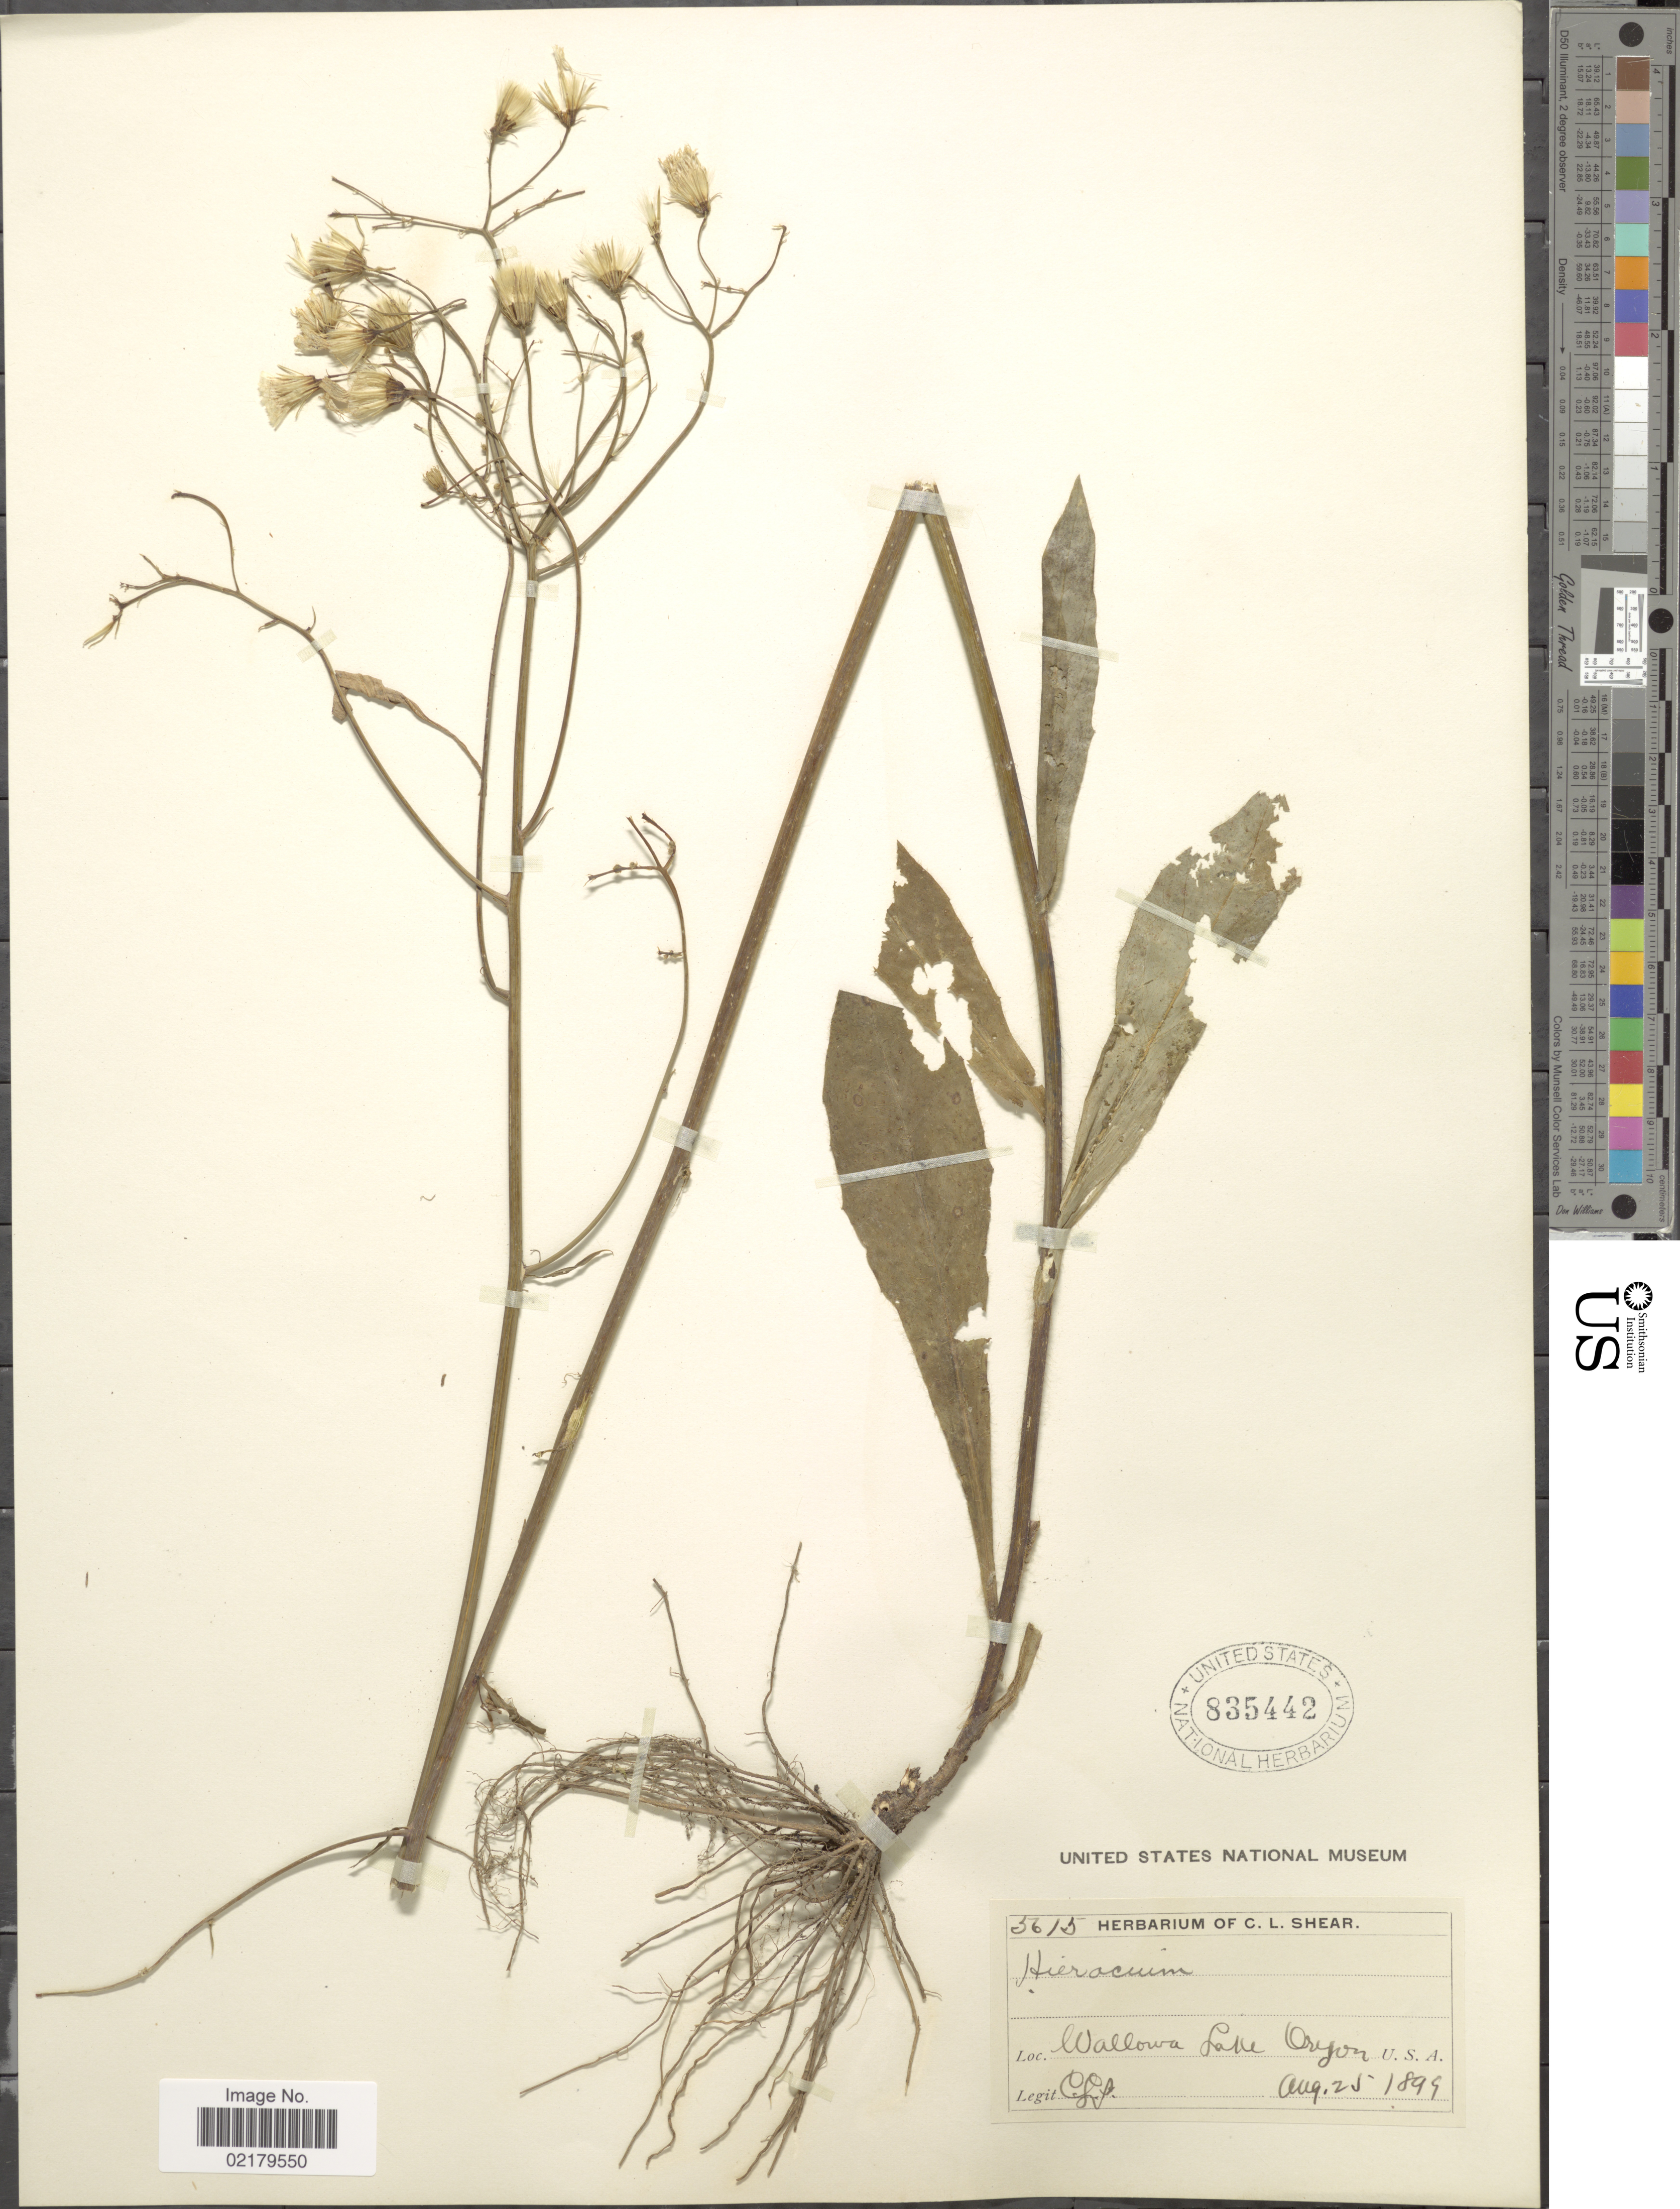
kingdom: Plantae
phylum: Tracheophyta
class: Magnoliopsida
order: Asterales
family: Asteraceae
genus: Hieracium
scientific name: Hieracium albiflorum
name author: Hook.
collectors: C. L. Shear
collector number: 5615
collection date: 1899-08-25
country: United States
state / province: Oregon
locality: Wallowa Lake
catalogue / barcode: US 835442